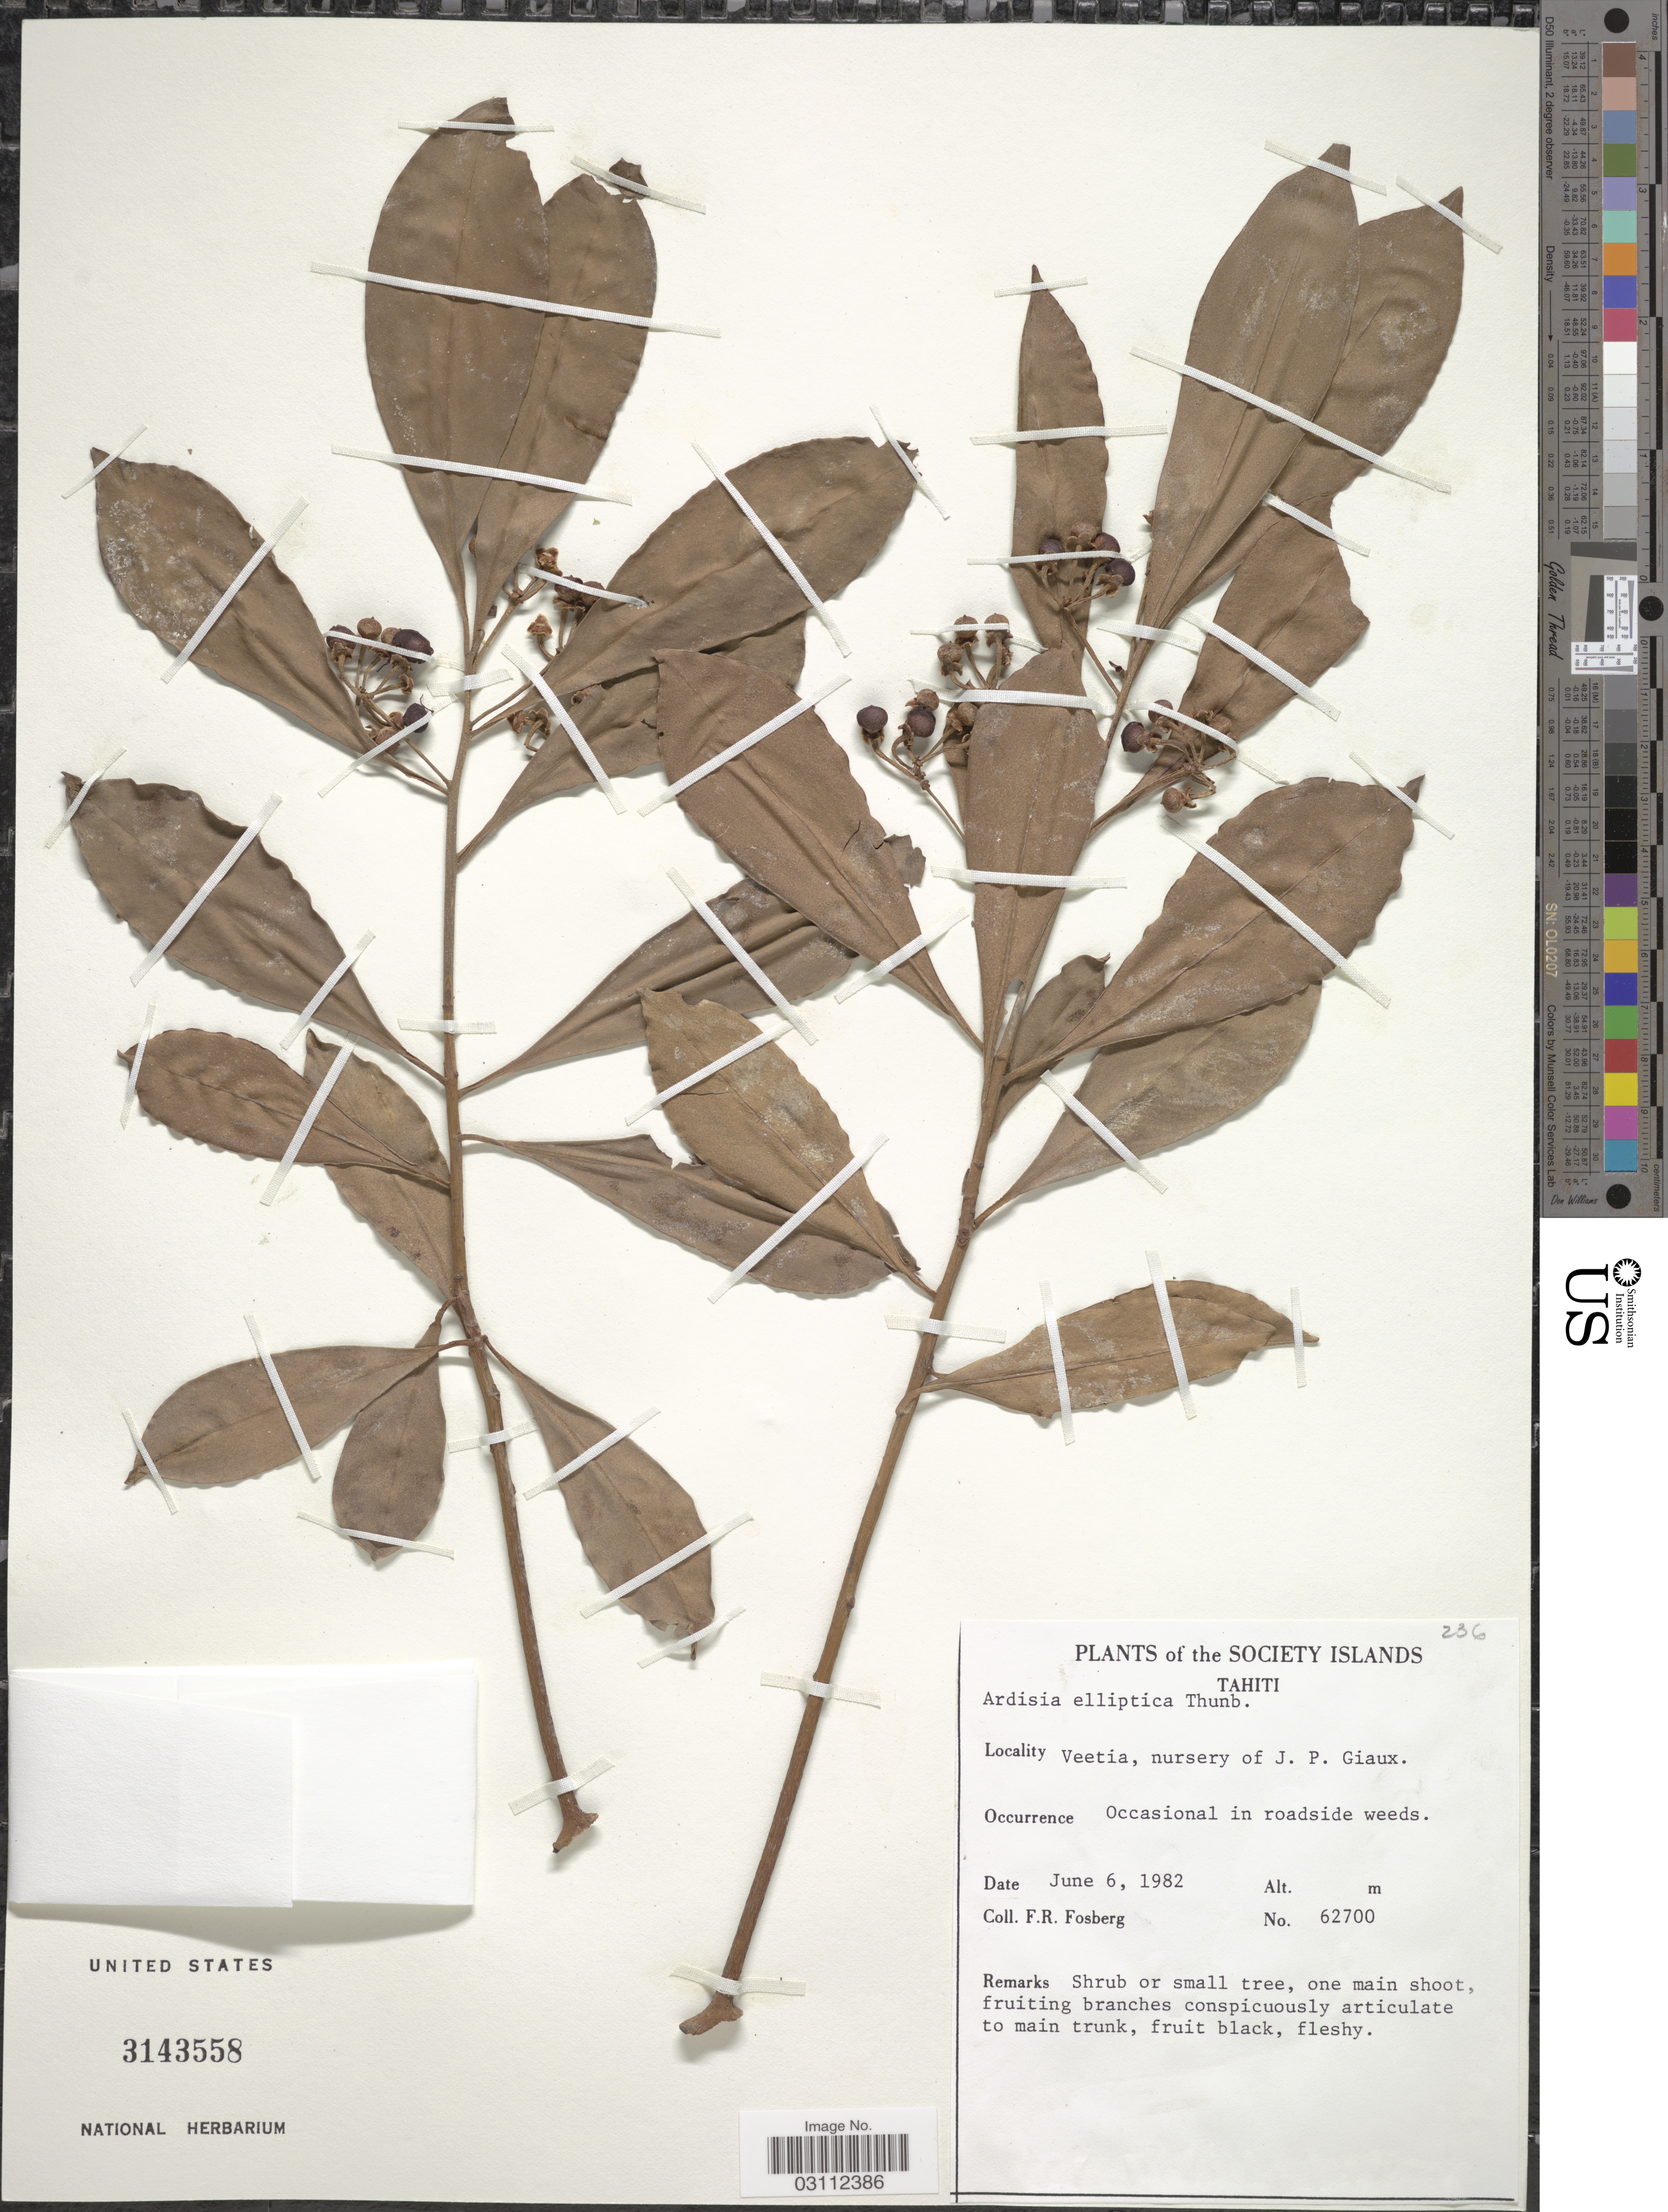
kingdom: Plantae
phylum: Tracheophyta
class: Magnoliopsida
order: Ericales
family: Primulaceae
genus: Ardisia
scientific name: Ardisia elliptica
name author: Thunb.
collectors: F. R. Fosberg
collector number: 62700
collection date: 1982-06-06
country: French Polynesia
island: Tahiti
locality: Society Islands. Tahiti. Veetia, nursery of J.P. Giaux.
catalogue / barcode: US 3143558